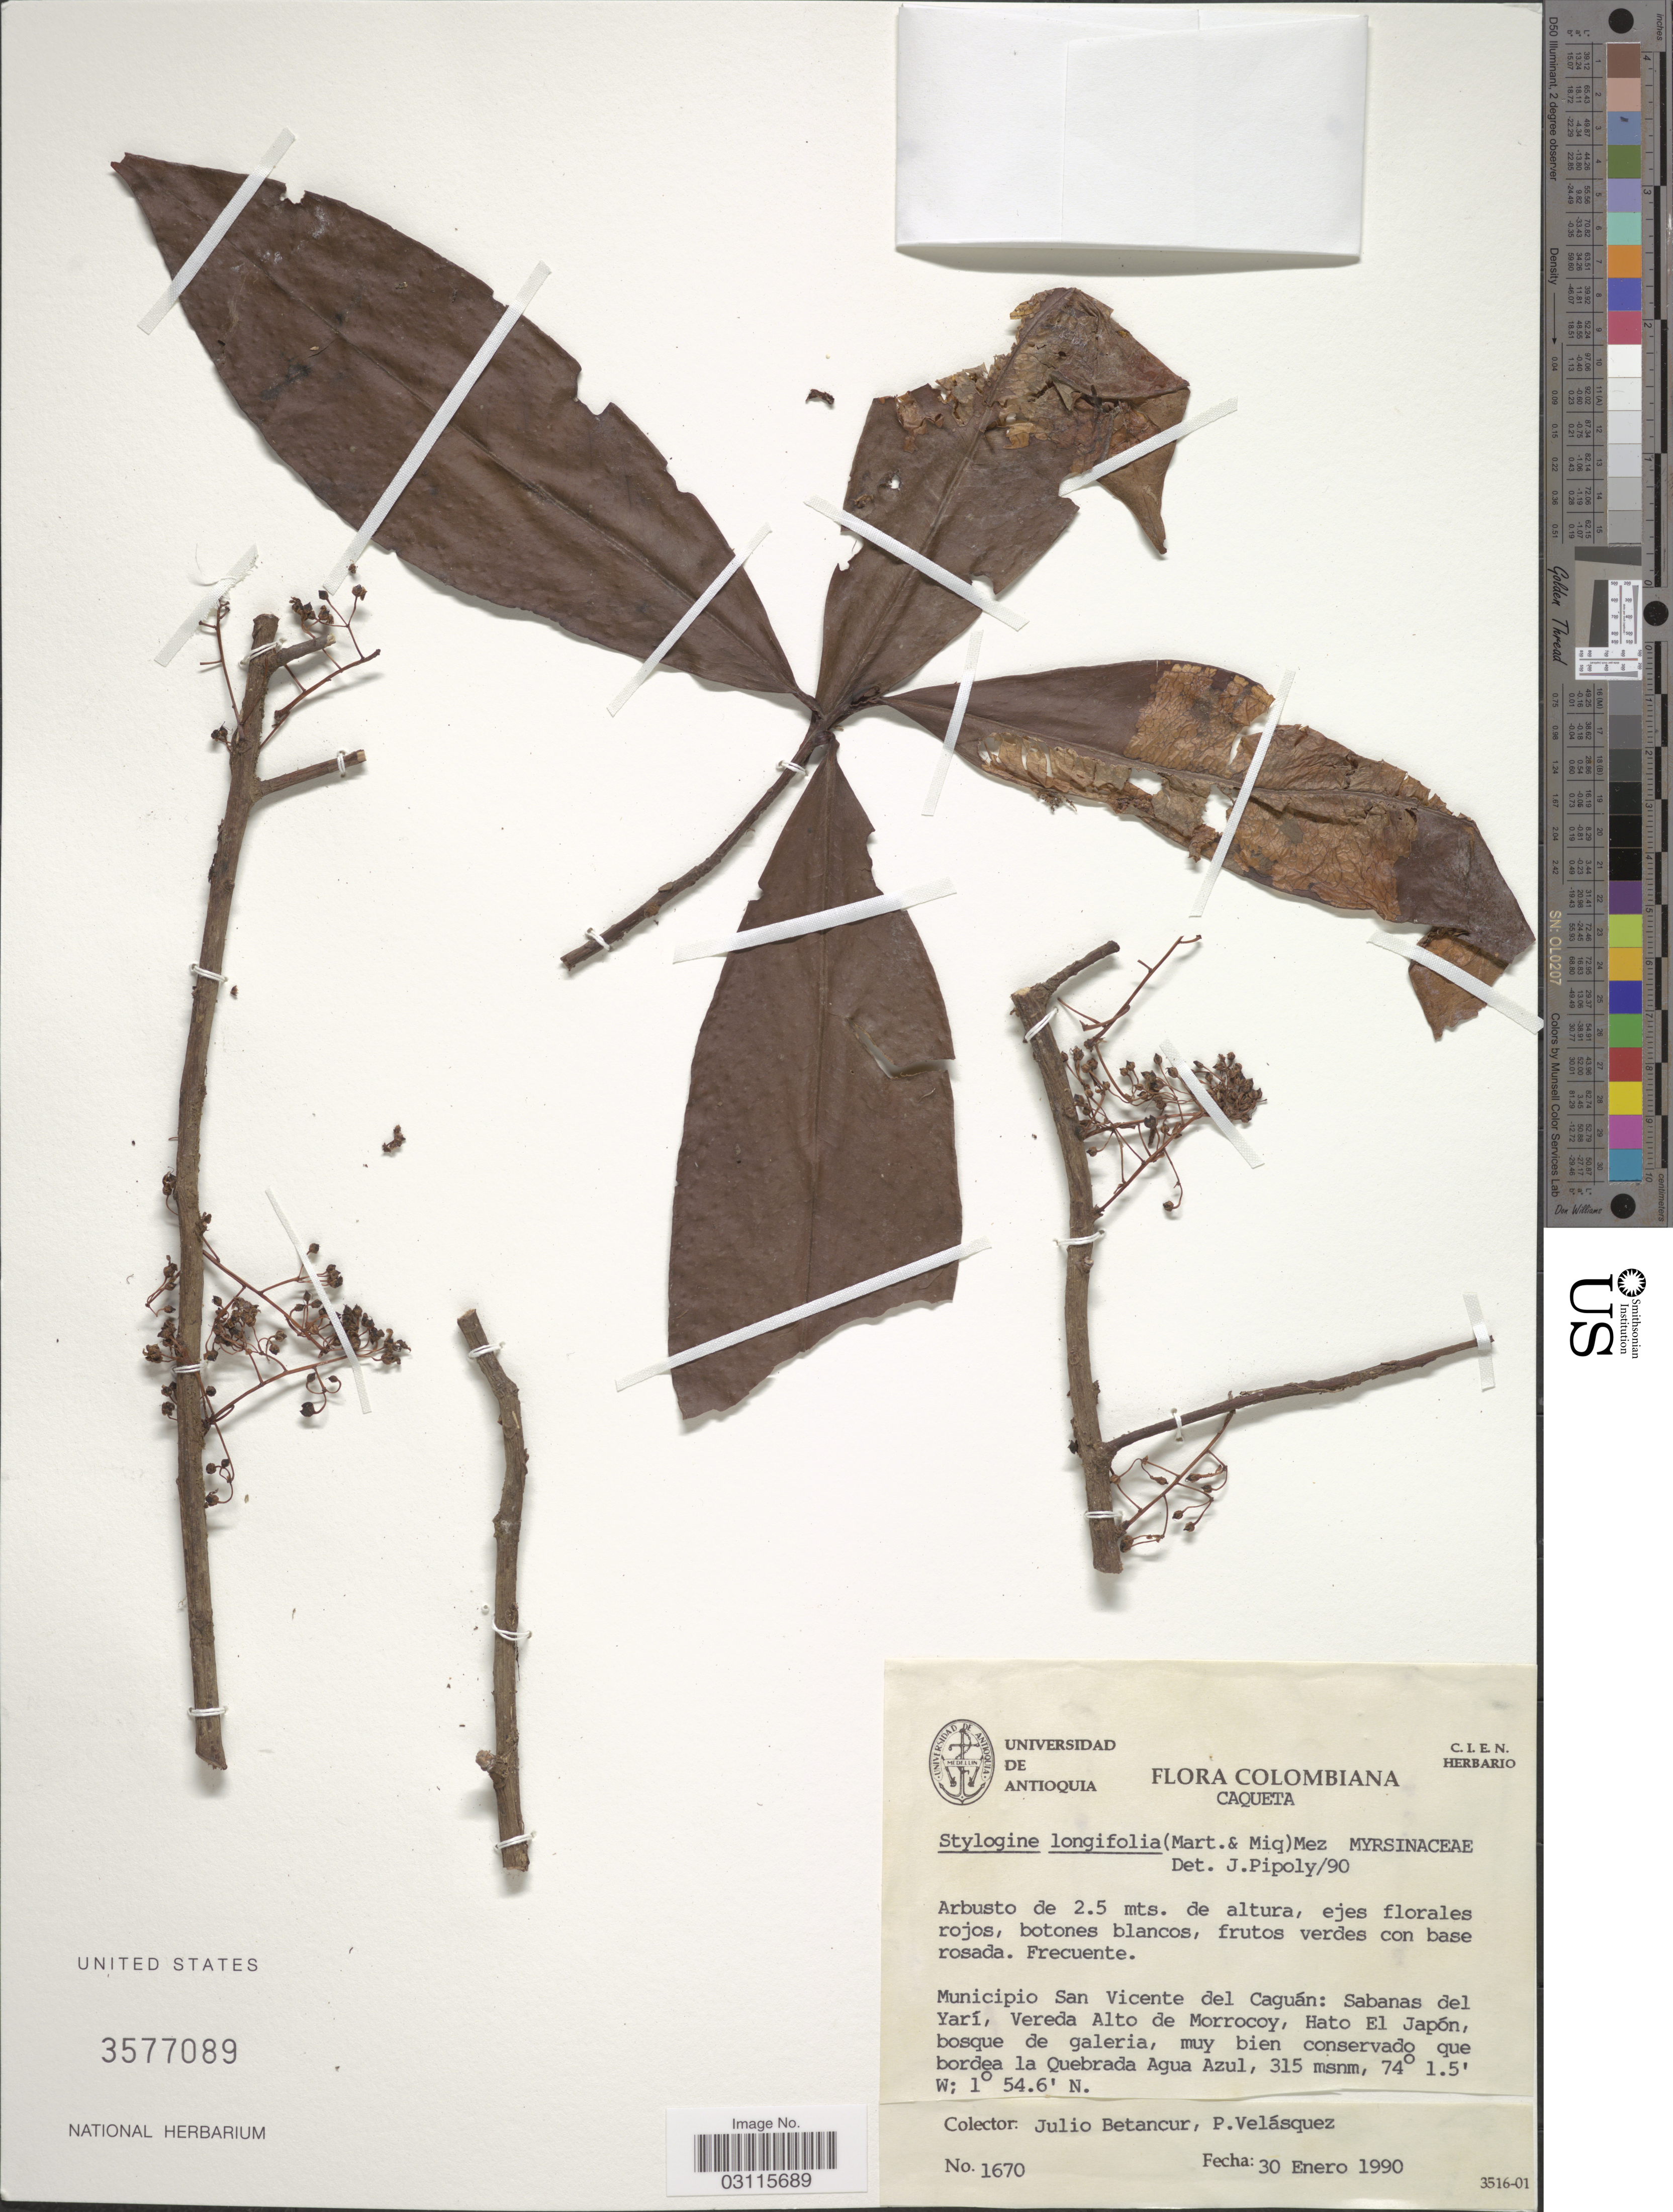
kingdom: Plantae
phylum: Tracheophyta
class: Magnoliopsida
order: Ericales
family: Primulaceae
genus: Stylogyne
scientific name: Stylogyne longifolia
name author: Mez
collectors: J. Betancur & P. Velasquez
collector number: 1670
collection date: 1990-01-30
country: Colombia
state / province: Caquetá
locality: Municipio San Vicente del Caguán: Sabanas del Yarí, Vereda Alto de Morrocoy, Hato El Japón, bosque de galeria, muy bien conservado que bordea la Quebrada Agua Azul.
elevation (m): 315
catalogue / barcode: US 3577089